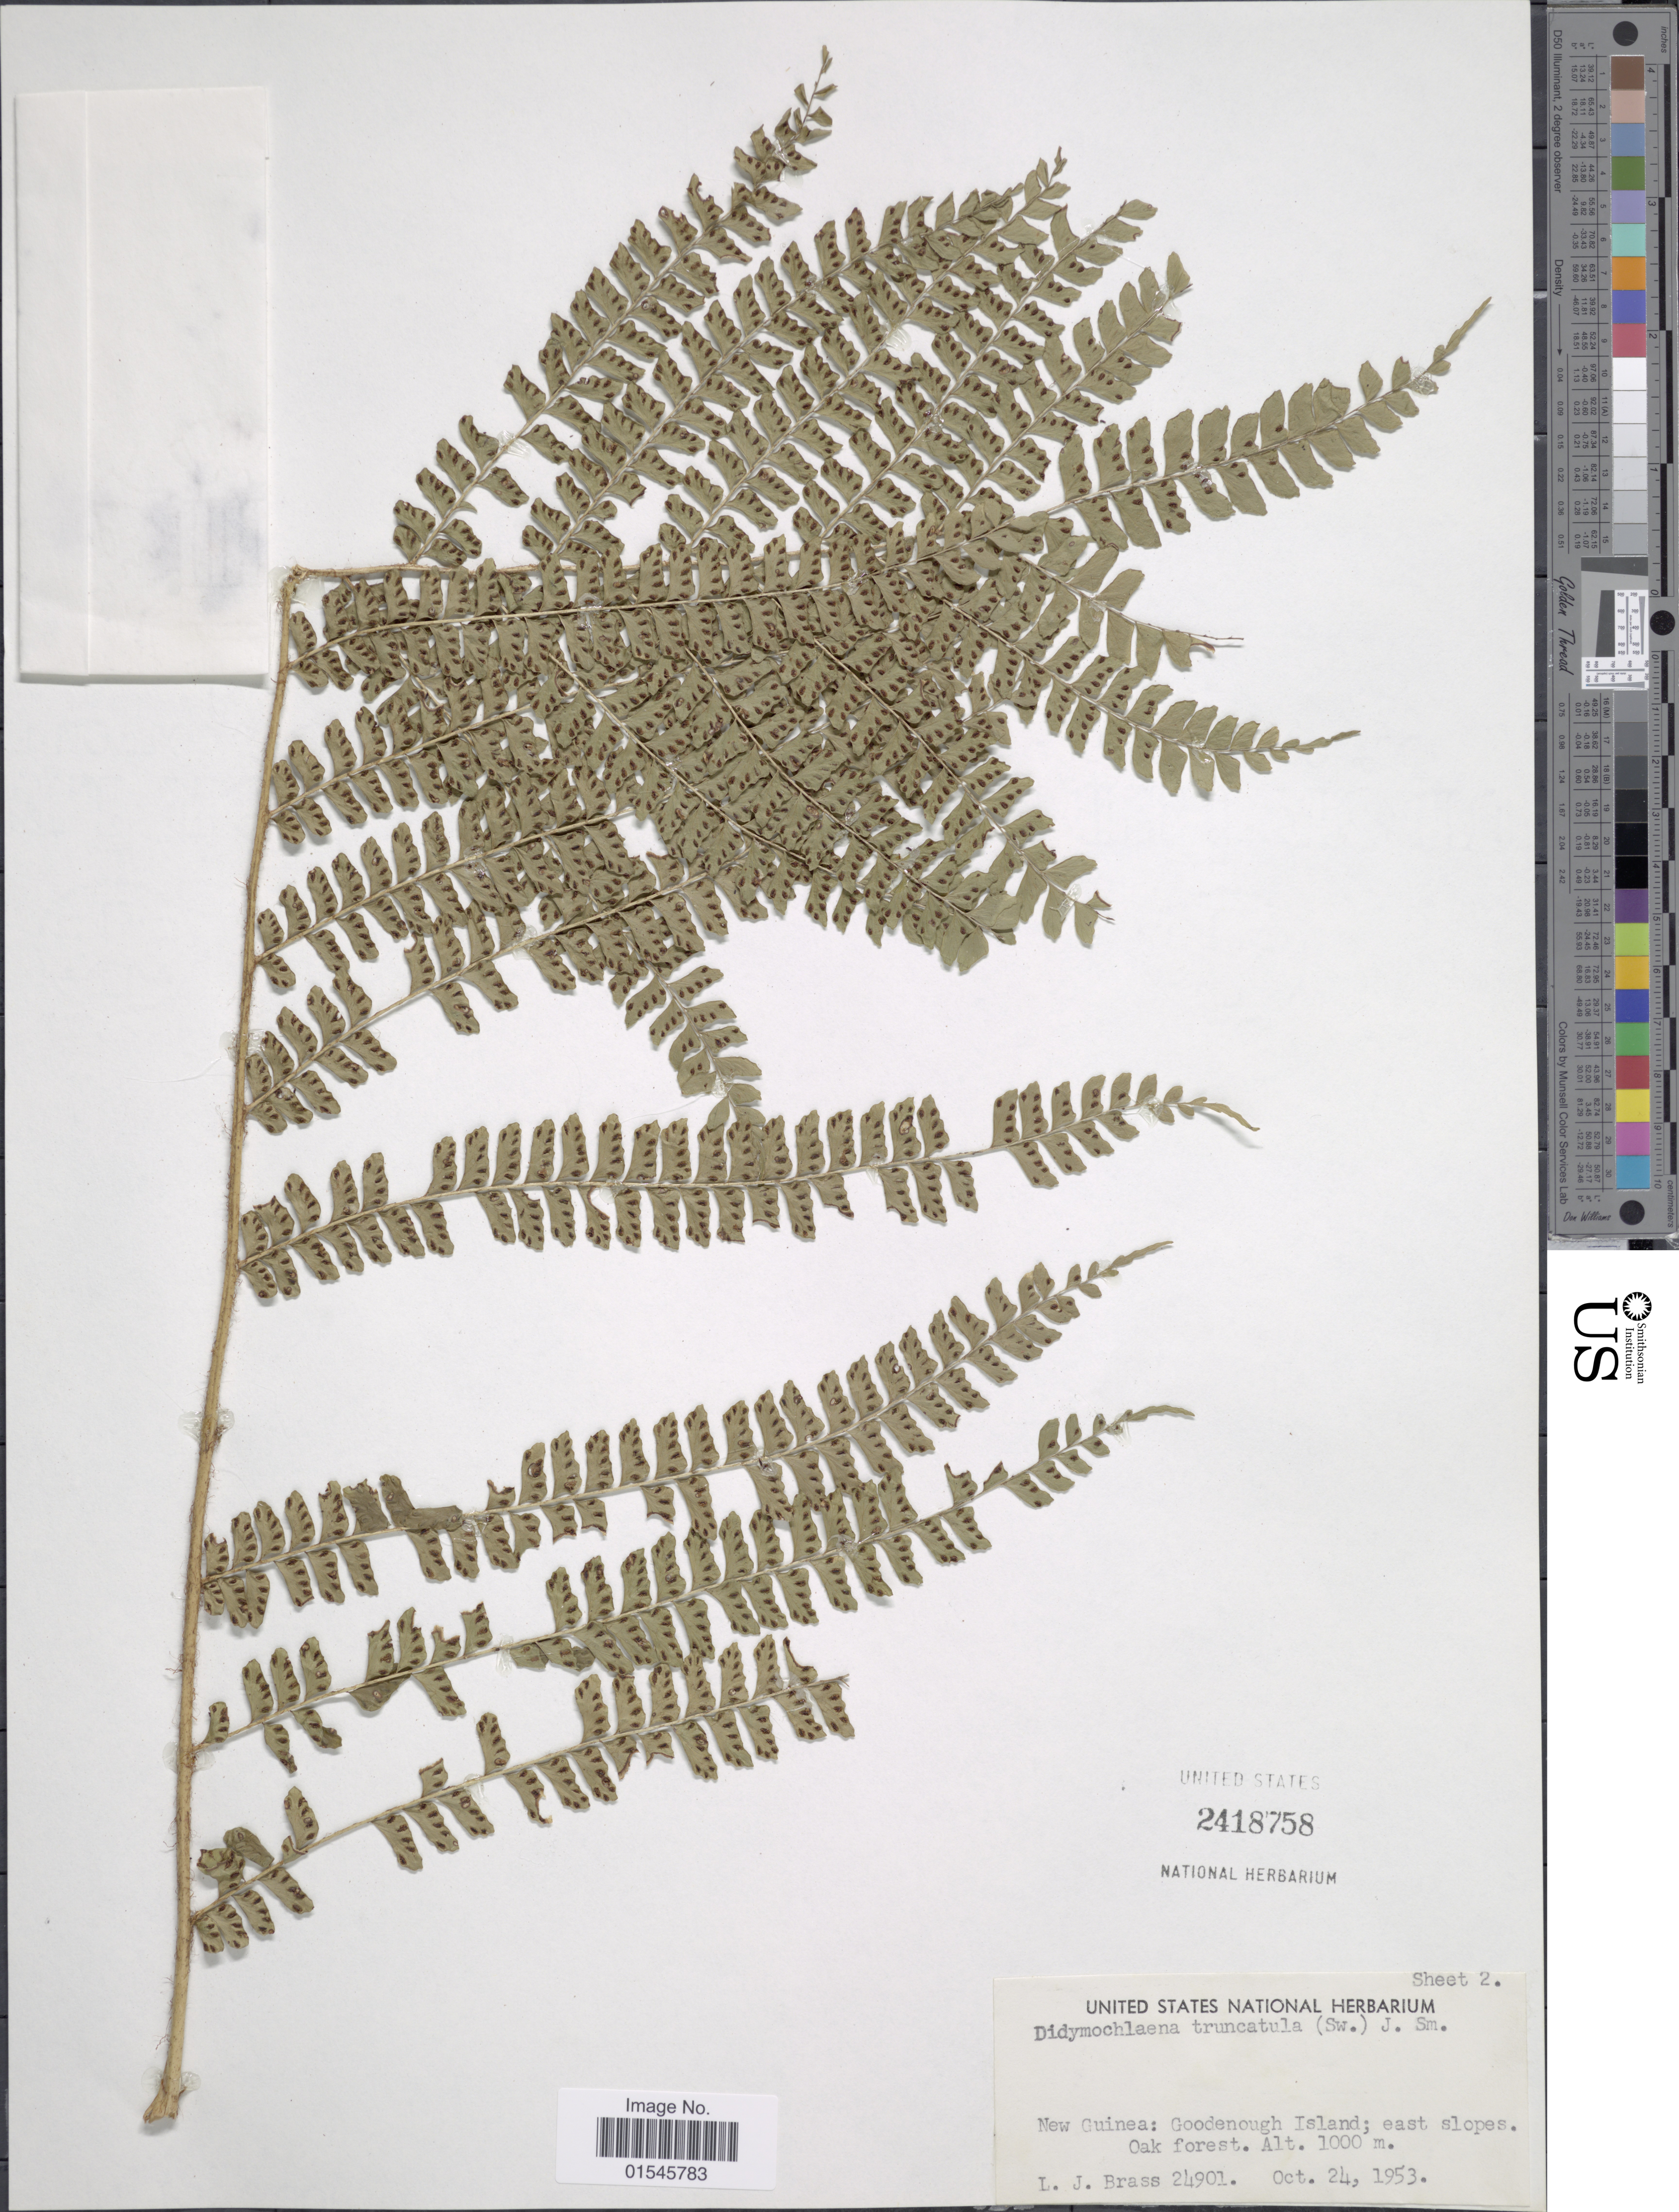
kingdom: Plantae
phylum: Tracheophyta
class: Polypodiopsida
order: Polypodiales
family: Didymochlaenaceae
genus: Didymochlaena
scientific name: Didymochlaena truncatula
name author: (Sw.) J. Sm.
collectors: L. J. Brass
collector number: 24901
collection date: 1953-10-24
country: Papua New Guinea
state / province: Milne Bay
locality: New Guinea: Goodeonough Island; east slopes. Oak forest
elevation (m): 1000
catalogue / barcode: US 2418758